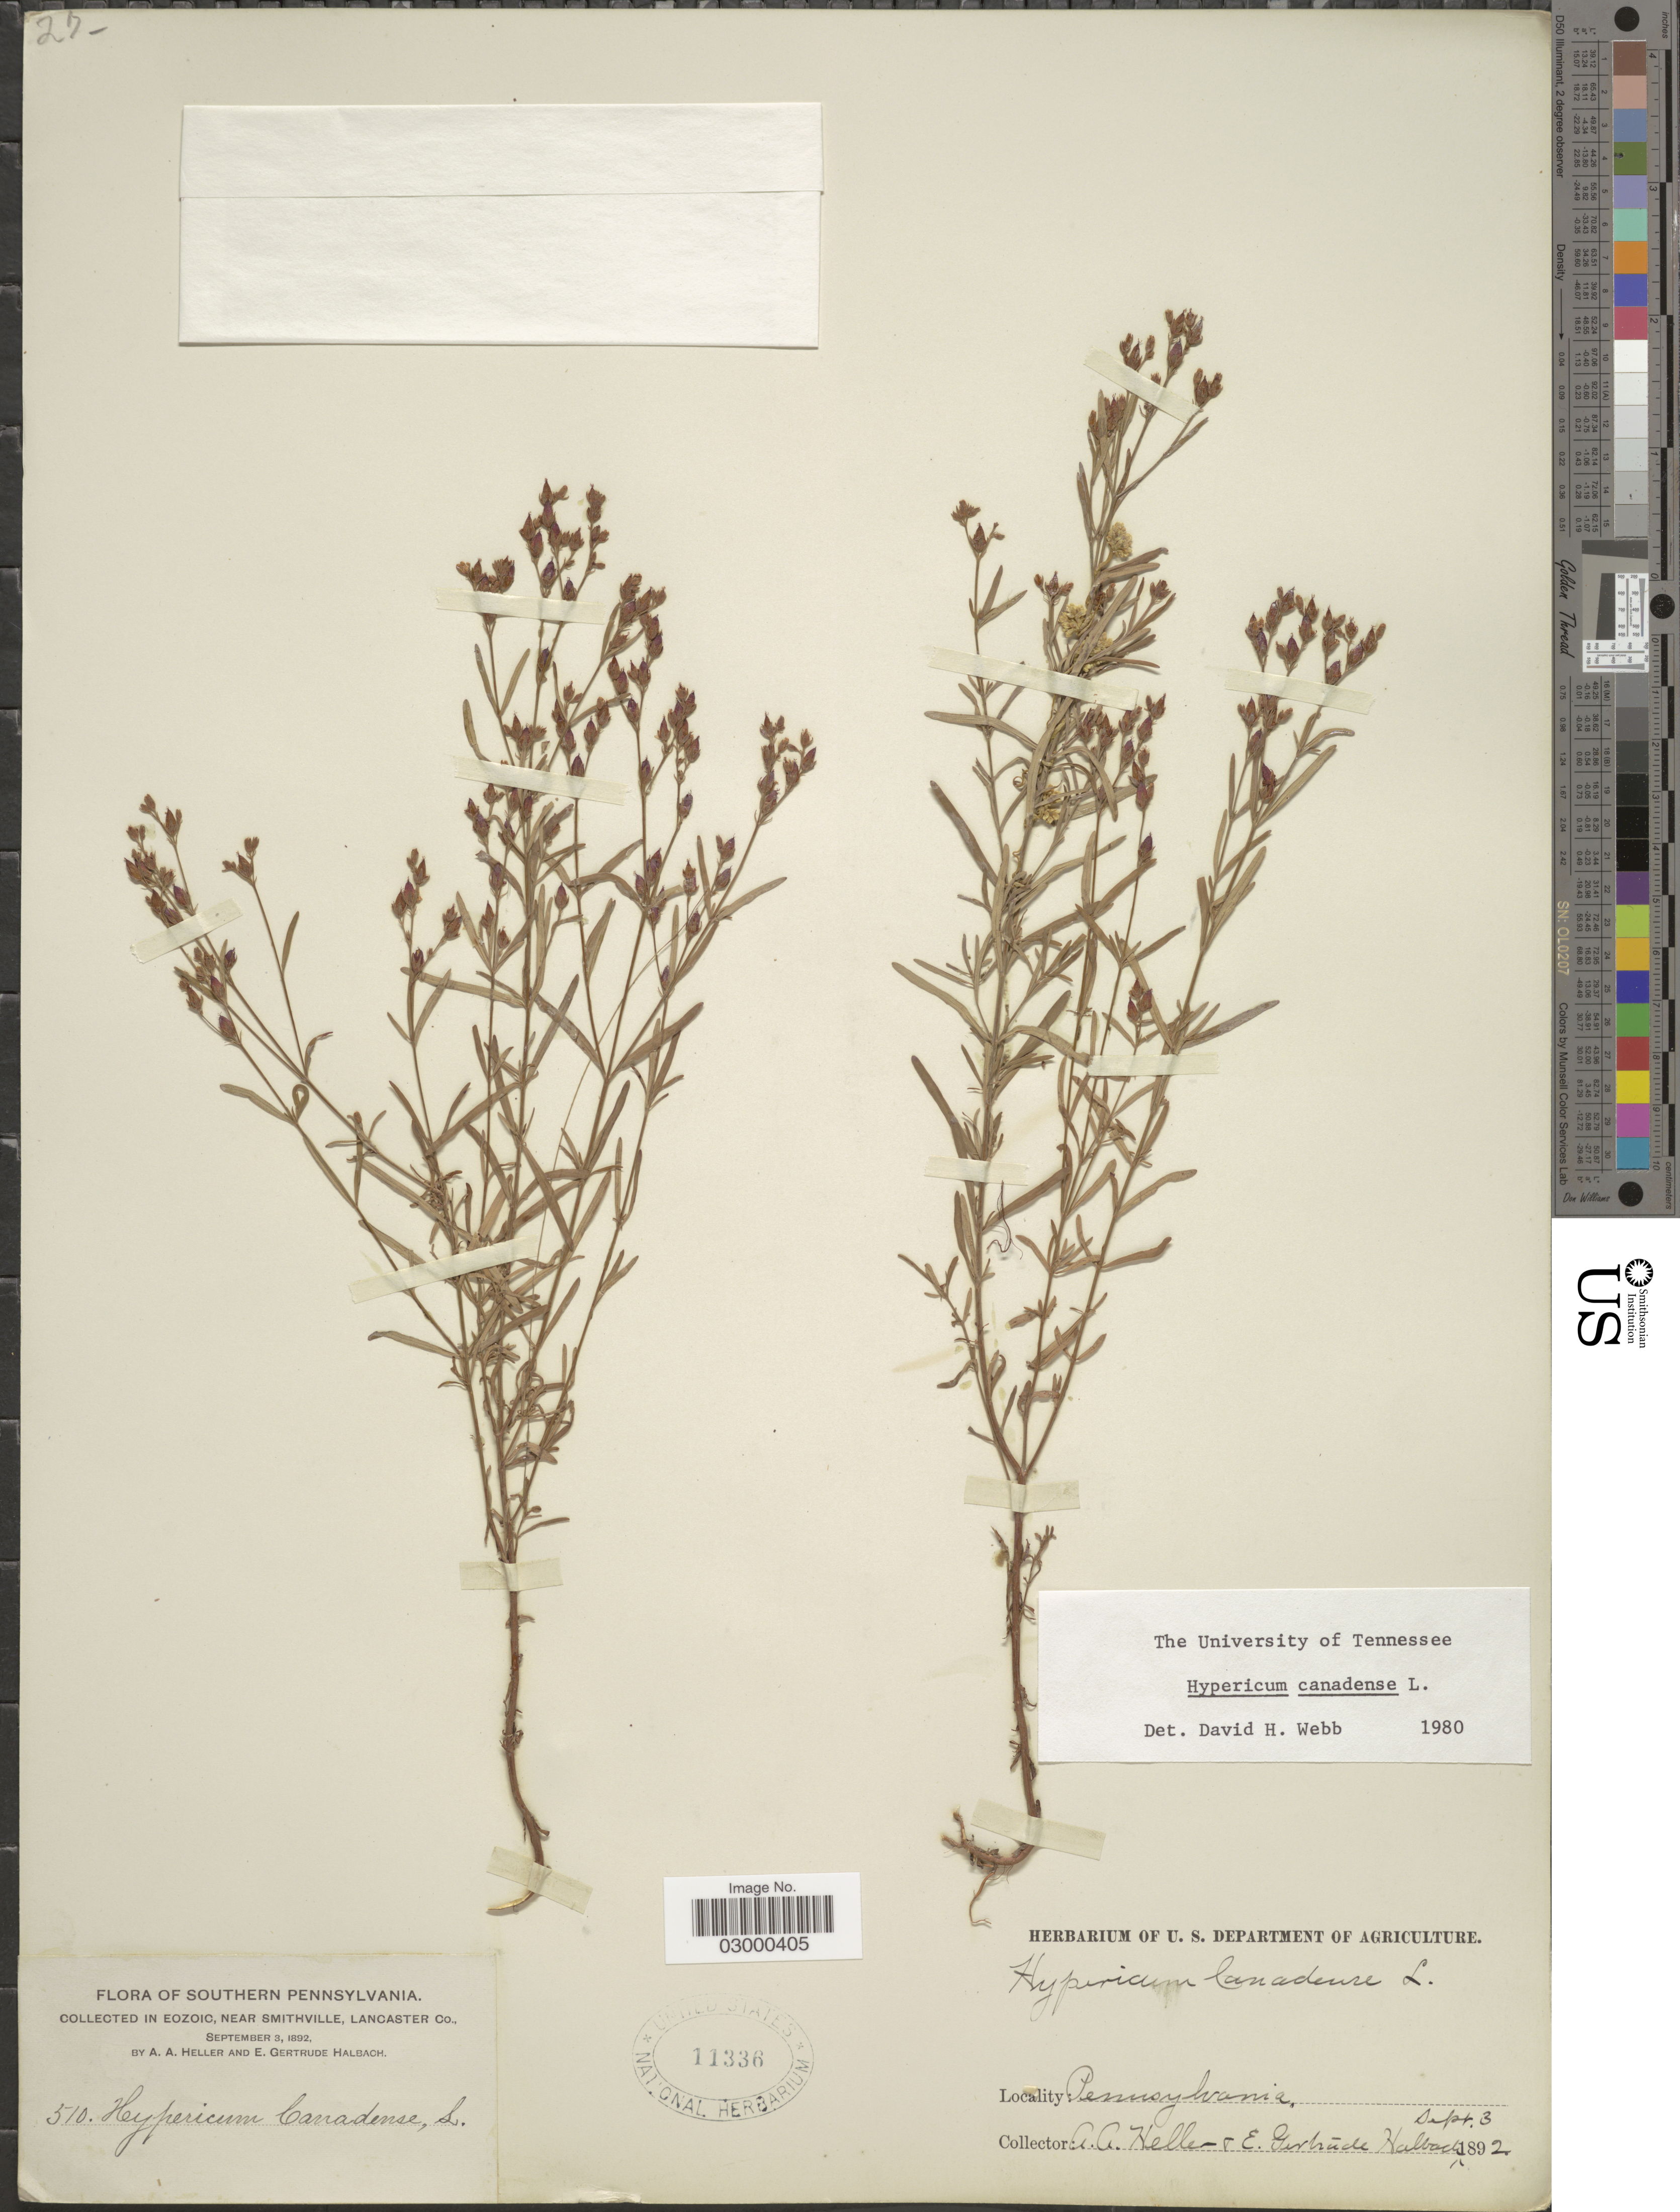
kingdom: Plantae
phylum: Tracheophyta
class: Magnoliopsida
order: Malpighiales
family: Hypericaceae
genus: Hypericum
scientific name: Hypericum canadense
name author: L.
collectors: A. A. Heller & E. G. Halbach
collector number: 510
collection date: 1892-09-03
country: United States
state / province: Pennsylvania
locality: Southern Pennsylvania, Eozoic, Near Smithville, Lancaster Co.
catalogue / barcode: US 11336